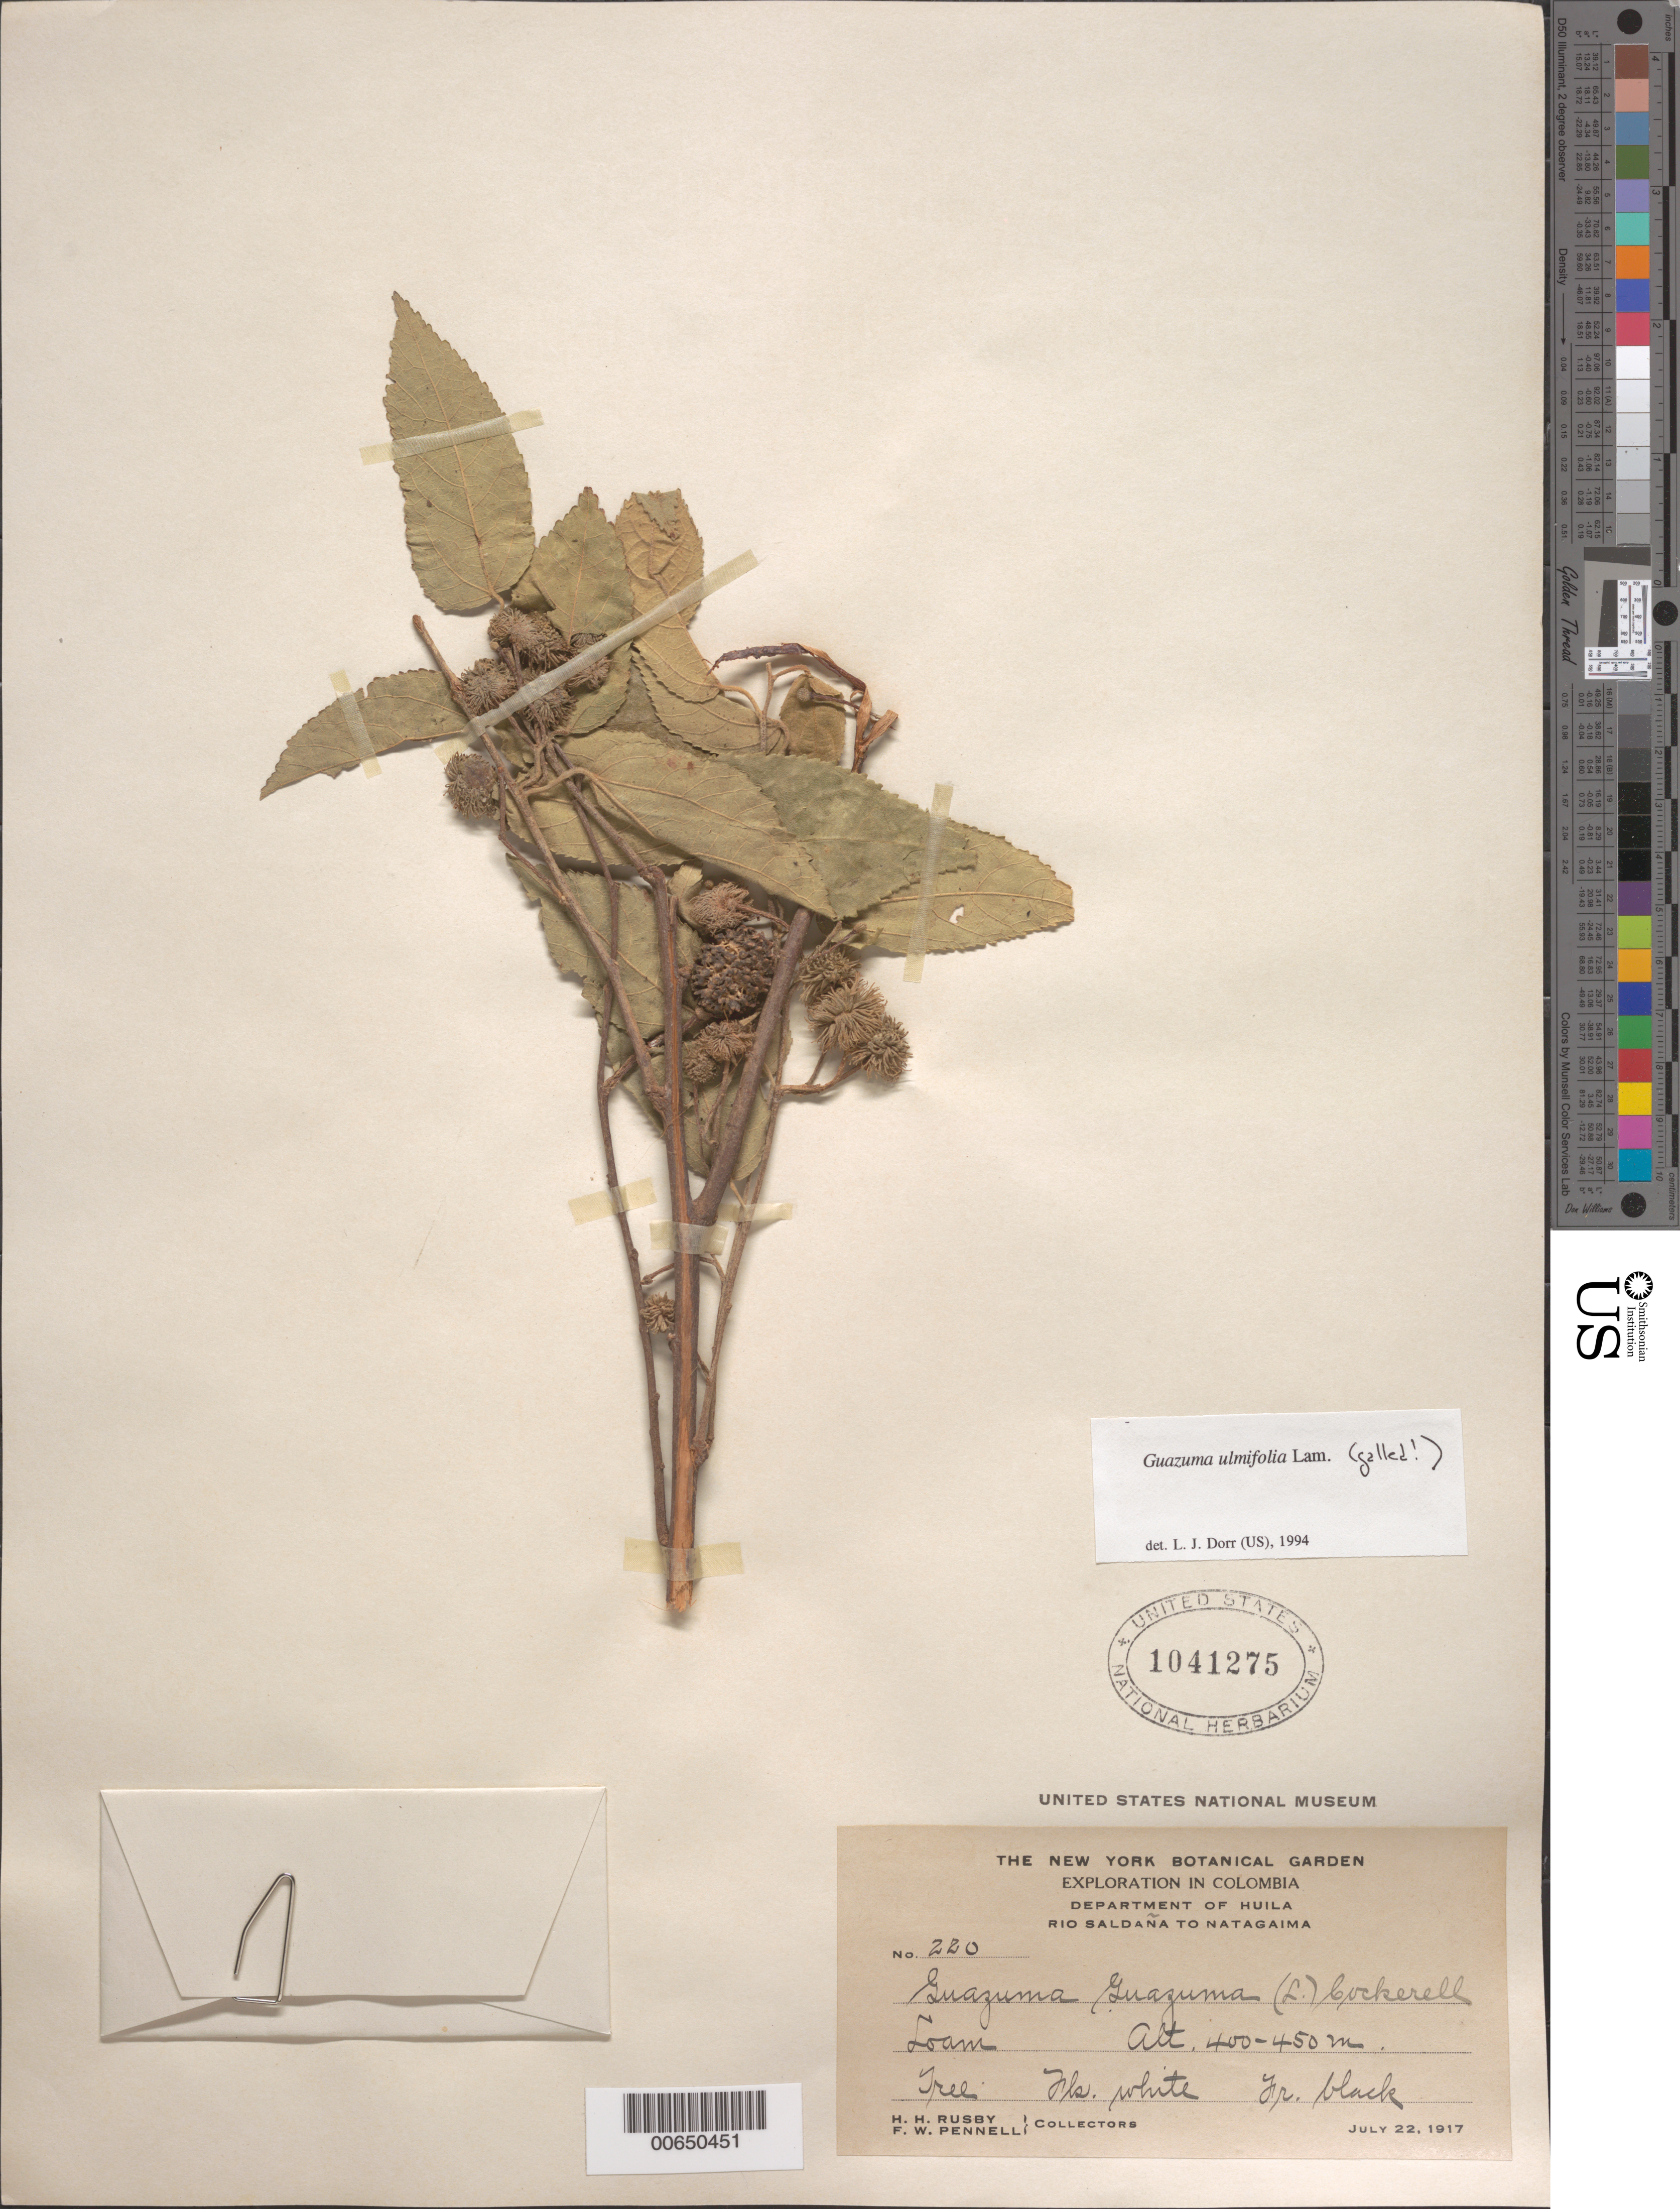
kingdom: Plantae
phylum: Tracheophyta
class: Magnoliopsida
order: Malvales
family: Malvaceae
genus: Guazuma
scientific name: Guazuma ulmifolia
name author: Lam.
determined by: Dorr, L. J., (BOT), Smithsonian Institution - National Museum of Natural History (UNITED STATES)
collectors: H. H. Rusby & F. W. Pennell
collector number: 220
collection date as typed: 22 Jul 1917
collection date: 1917-07-22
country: Colombia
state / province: Huila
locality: Rio Saldaña to Natagaima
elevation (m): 400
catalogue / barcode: US 1041275